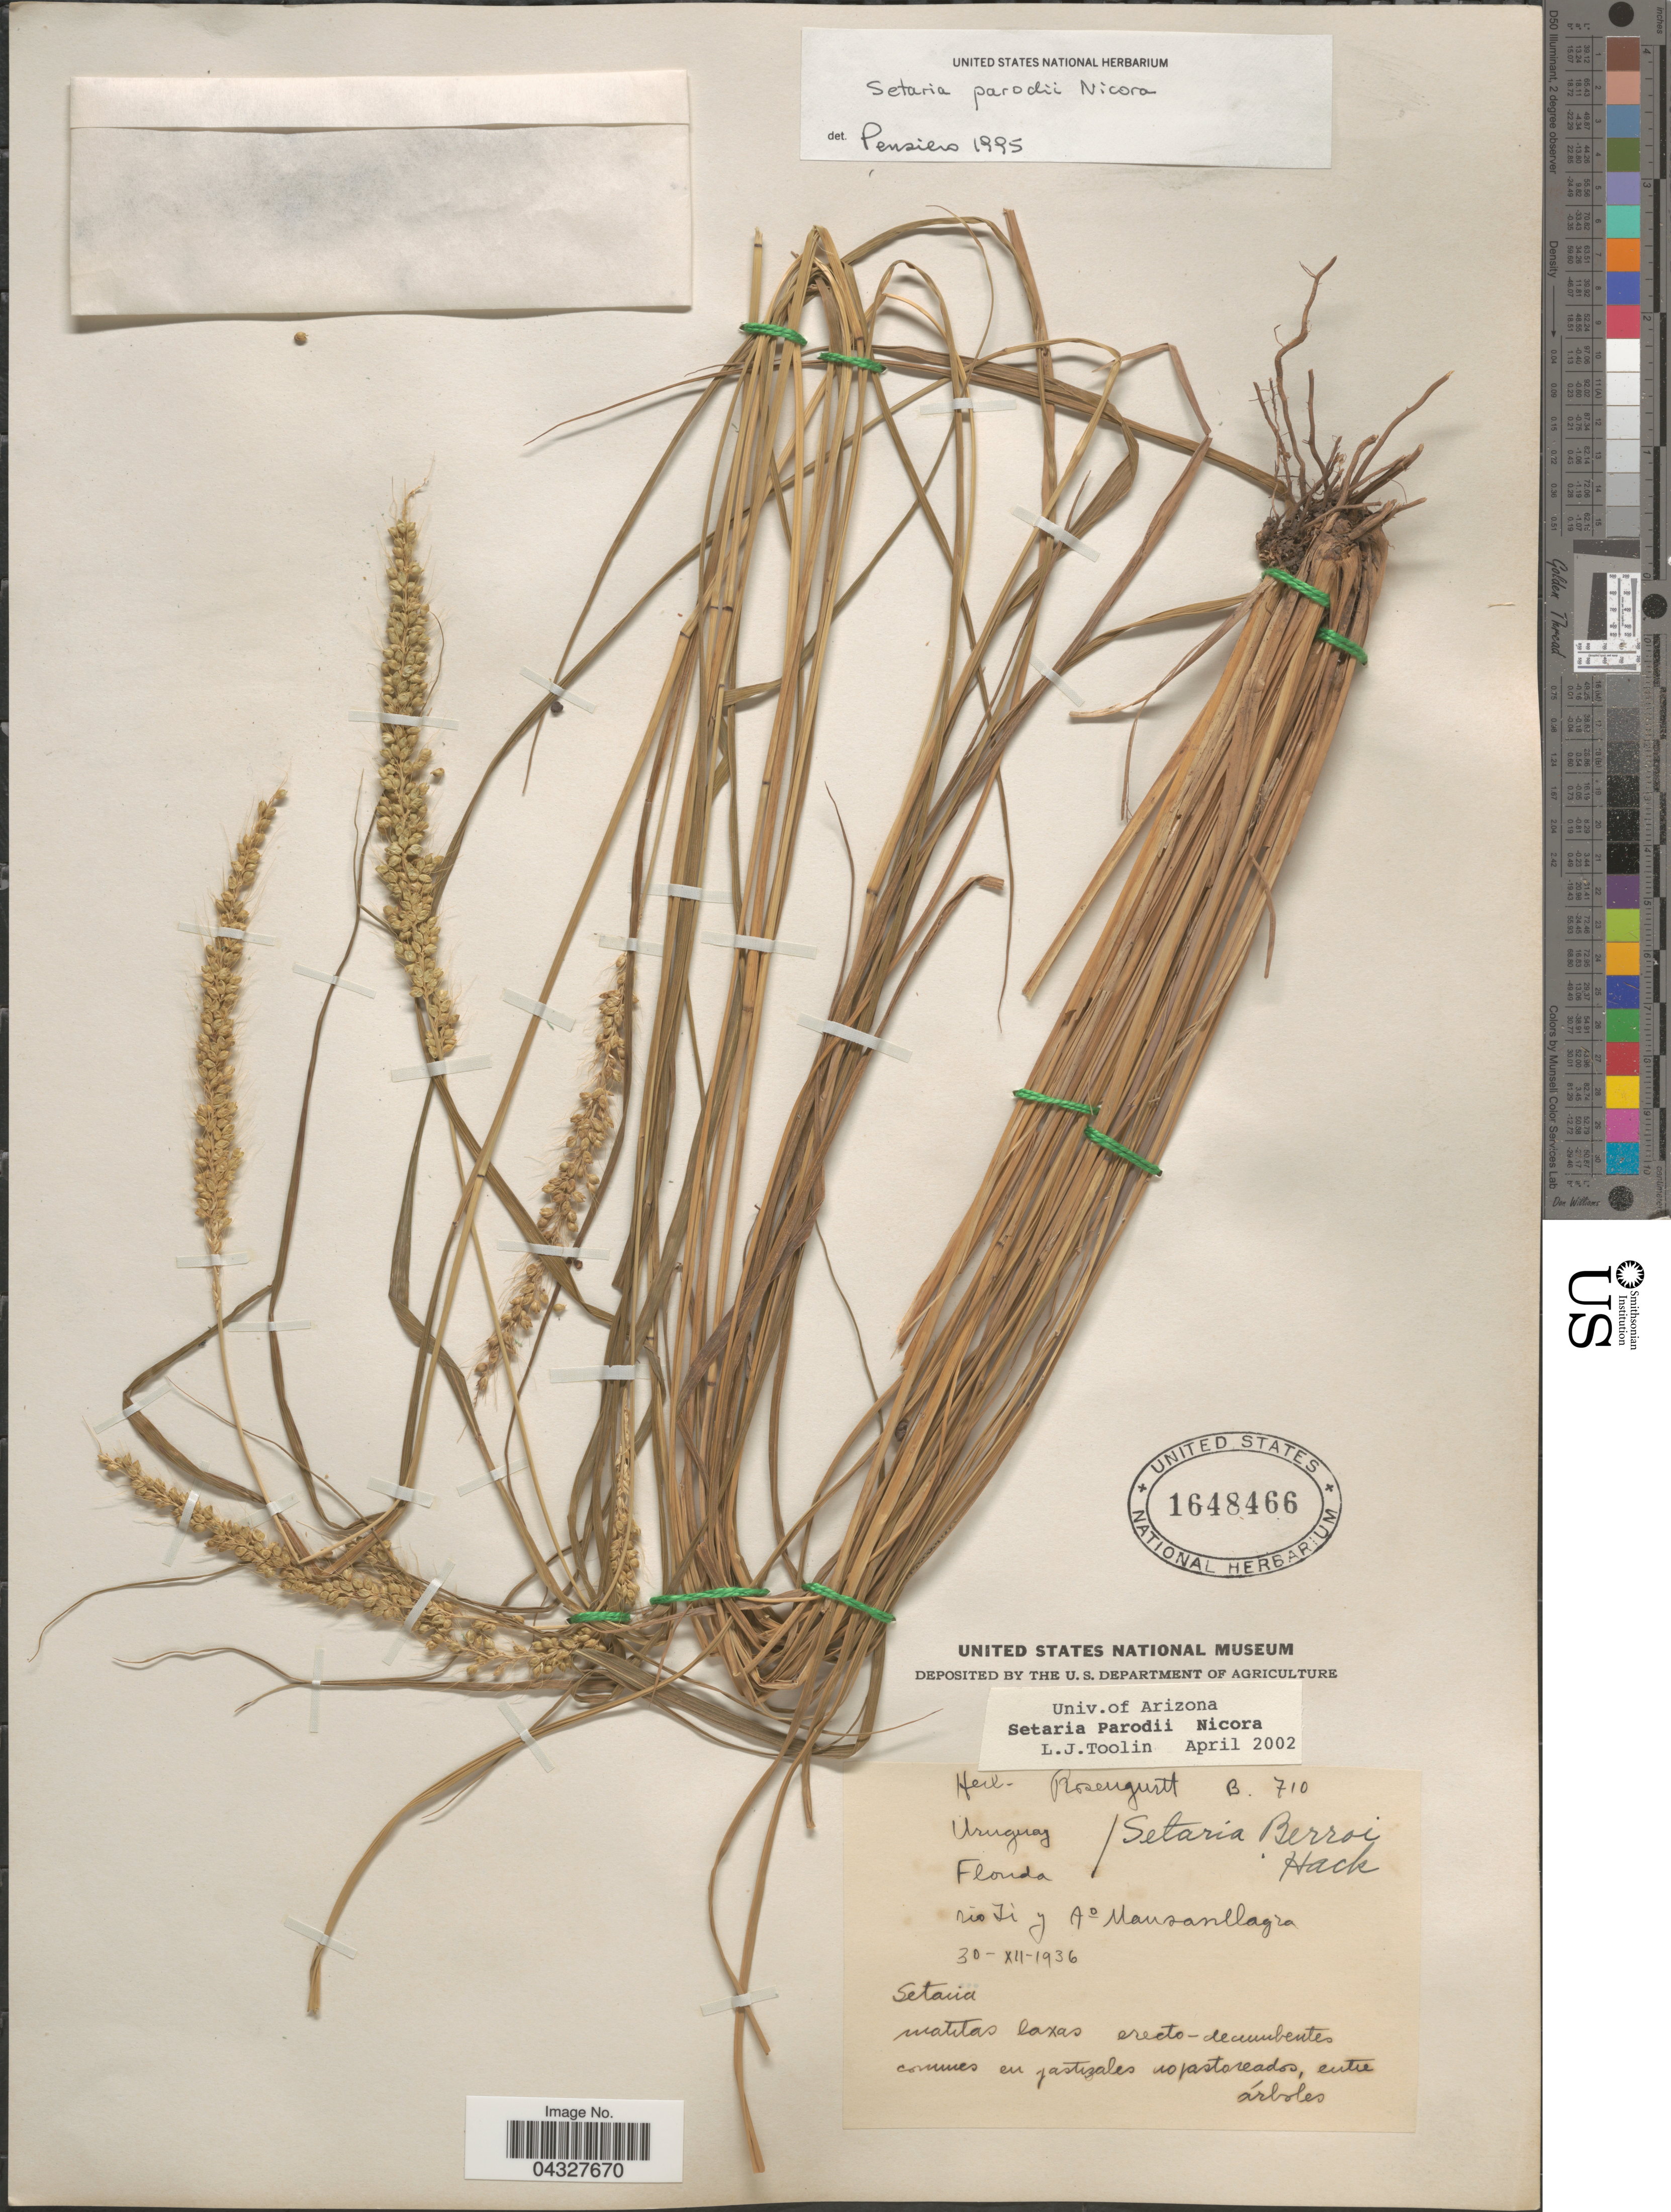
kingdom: Plantae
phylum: Tracheophyta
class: Liliopsida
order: Poales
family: Poaceae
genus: Setaria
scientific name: Setaria parodii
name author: Nicora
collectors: ex herb. Rosengurtt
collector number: B. 710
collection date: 1936-12-30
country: Uruguay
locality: Rio Yi y Ao Mansavillagra.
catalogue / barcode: US 1648466